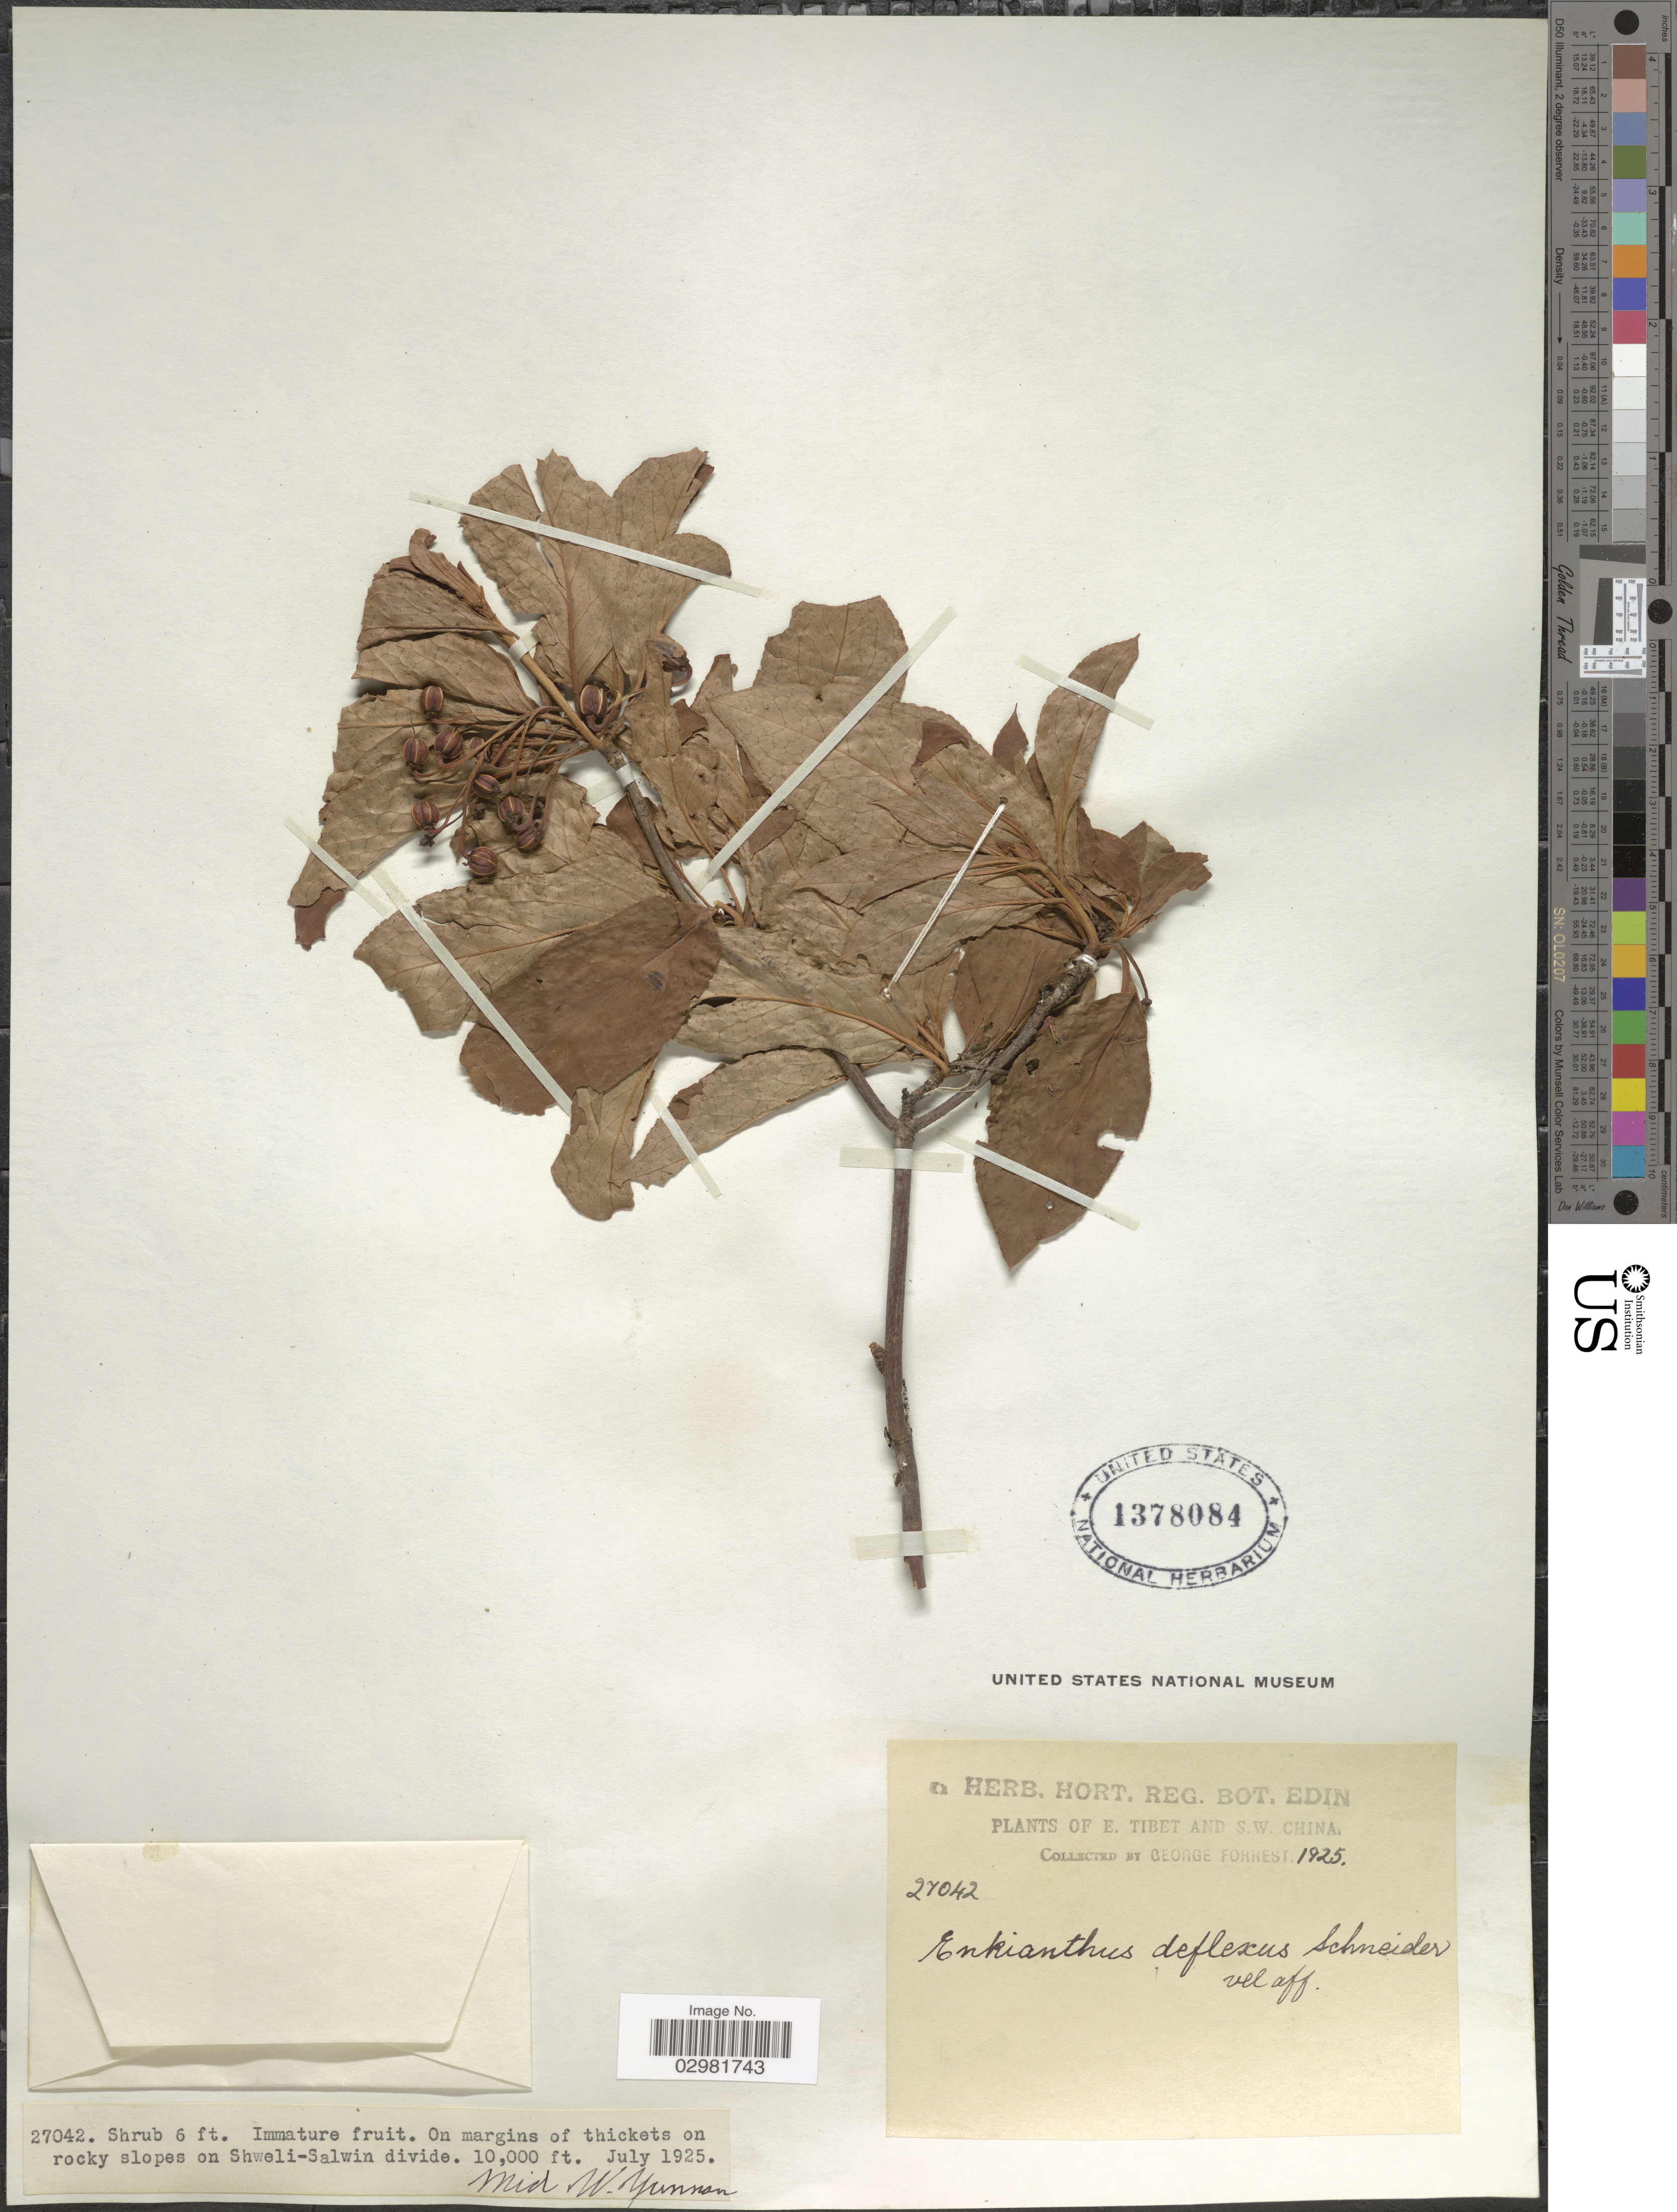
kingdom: Plantae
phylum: Tracheophyta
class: Magnoliopsida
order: Ericales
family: Ericaceae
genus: Enkianthus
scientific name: Enkianthus deflexus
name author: (Griff.) C.K. Schneid.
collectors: G. Forrest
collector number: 27042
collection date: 1925-07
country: China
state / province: Yunnan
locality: S.W. China. On margins of thickets on rocky slopes on Shweli-Salwin divide. Mid W. Yunnan.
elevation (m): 3048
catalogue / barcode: US 1378084